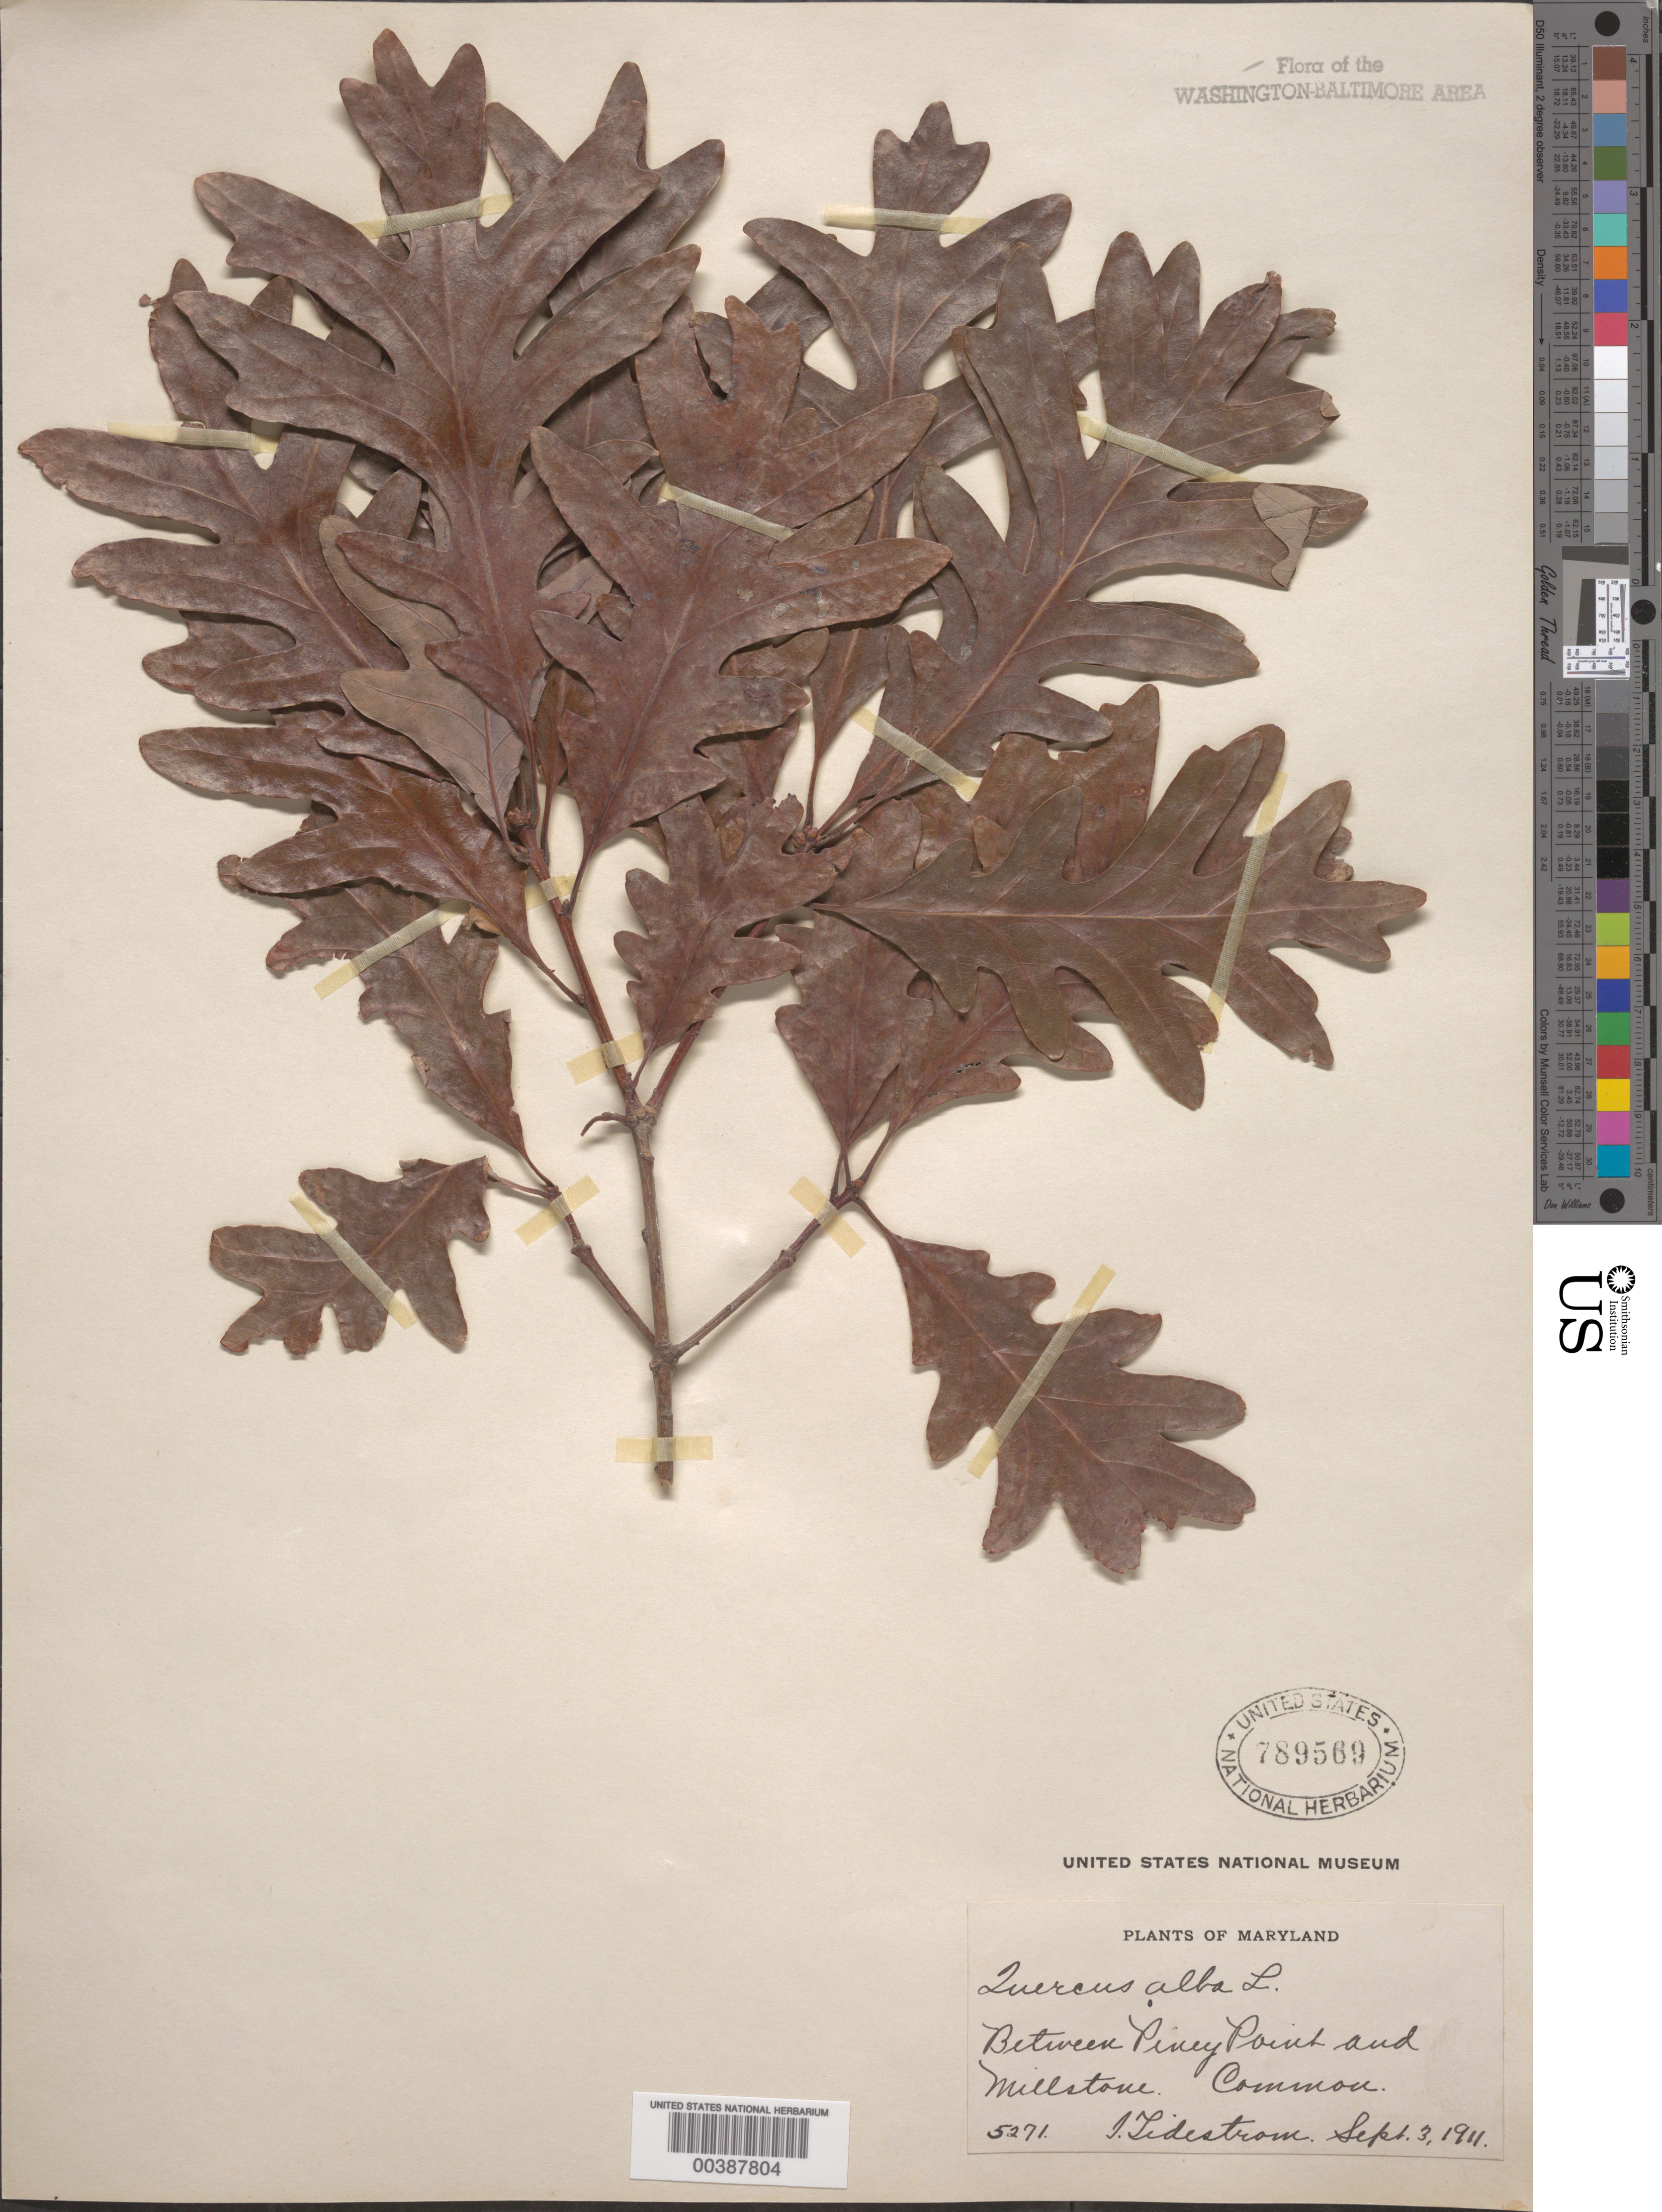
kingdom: Plantae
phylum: Tracheophyta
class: Magnoliopsida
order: Fagales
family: Fagaceae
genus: Quercus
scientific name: Quercus alba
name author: L.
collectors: I. F. Tidestrom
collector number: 5271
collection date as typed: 03 Sep 1911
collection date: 1911-09-03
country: United States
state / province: Maryland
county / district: St. Mary's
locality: Between Piney Point and Millstone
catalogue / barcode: US 789569